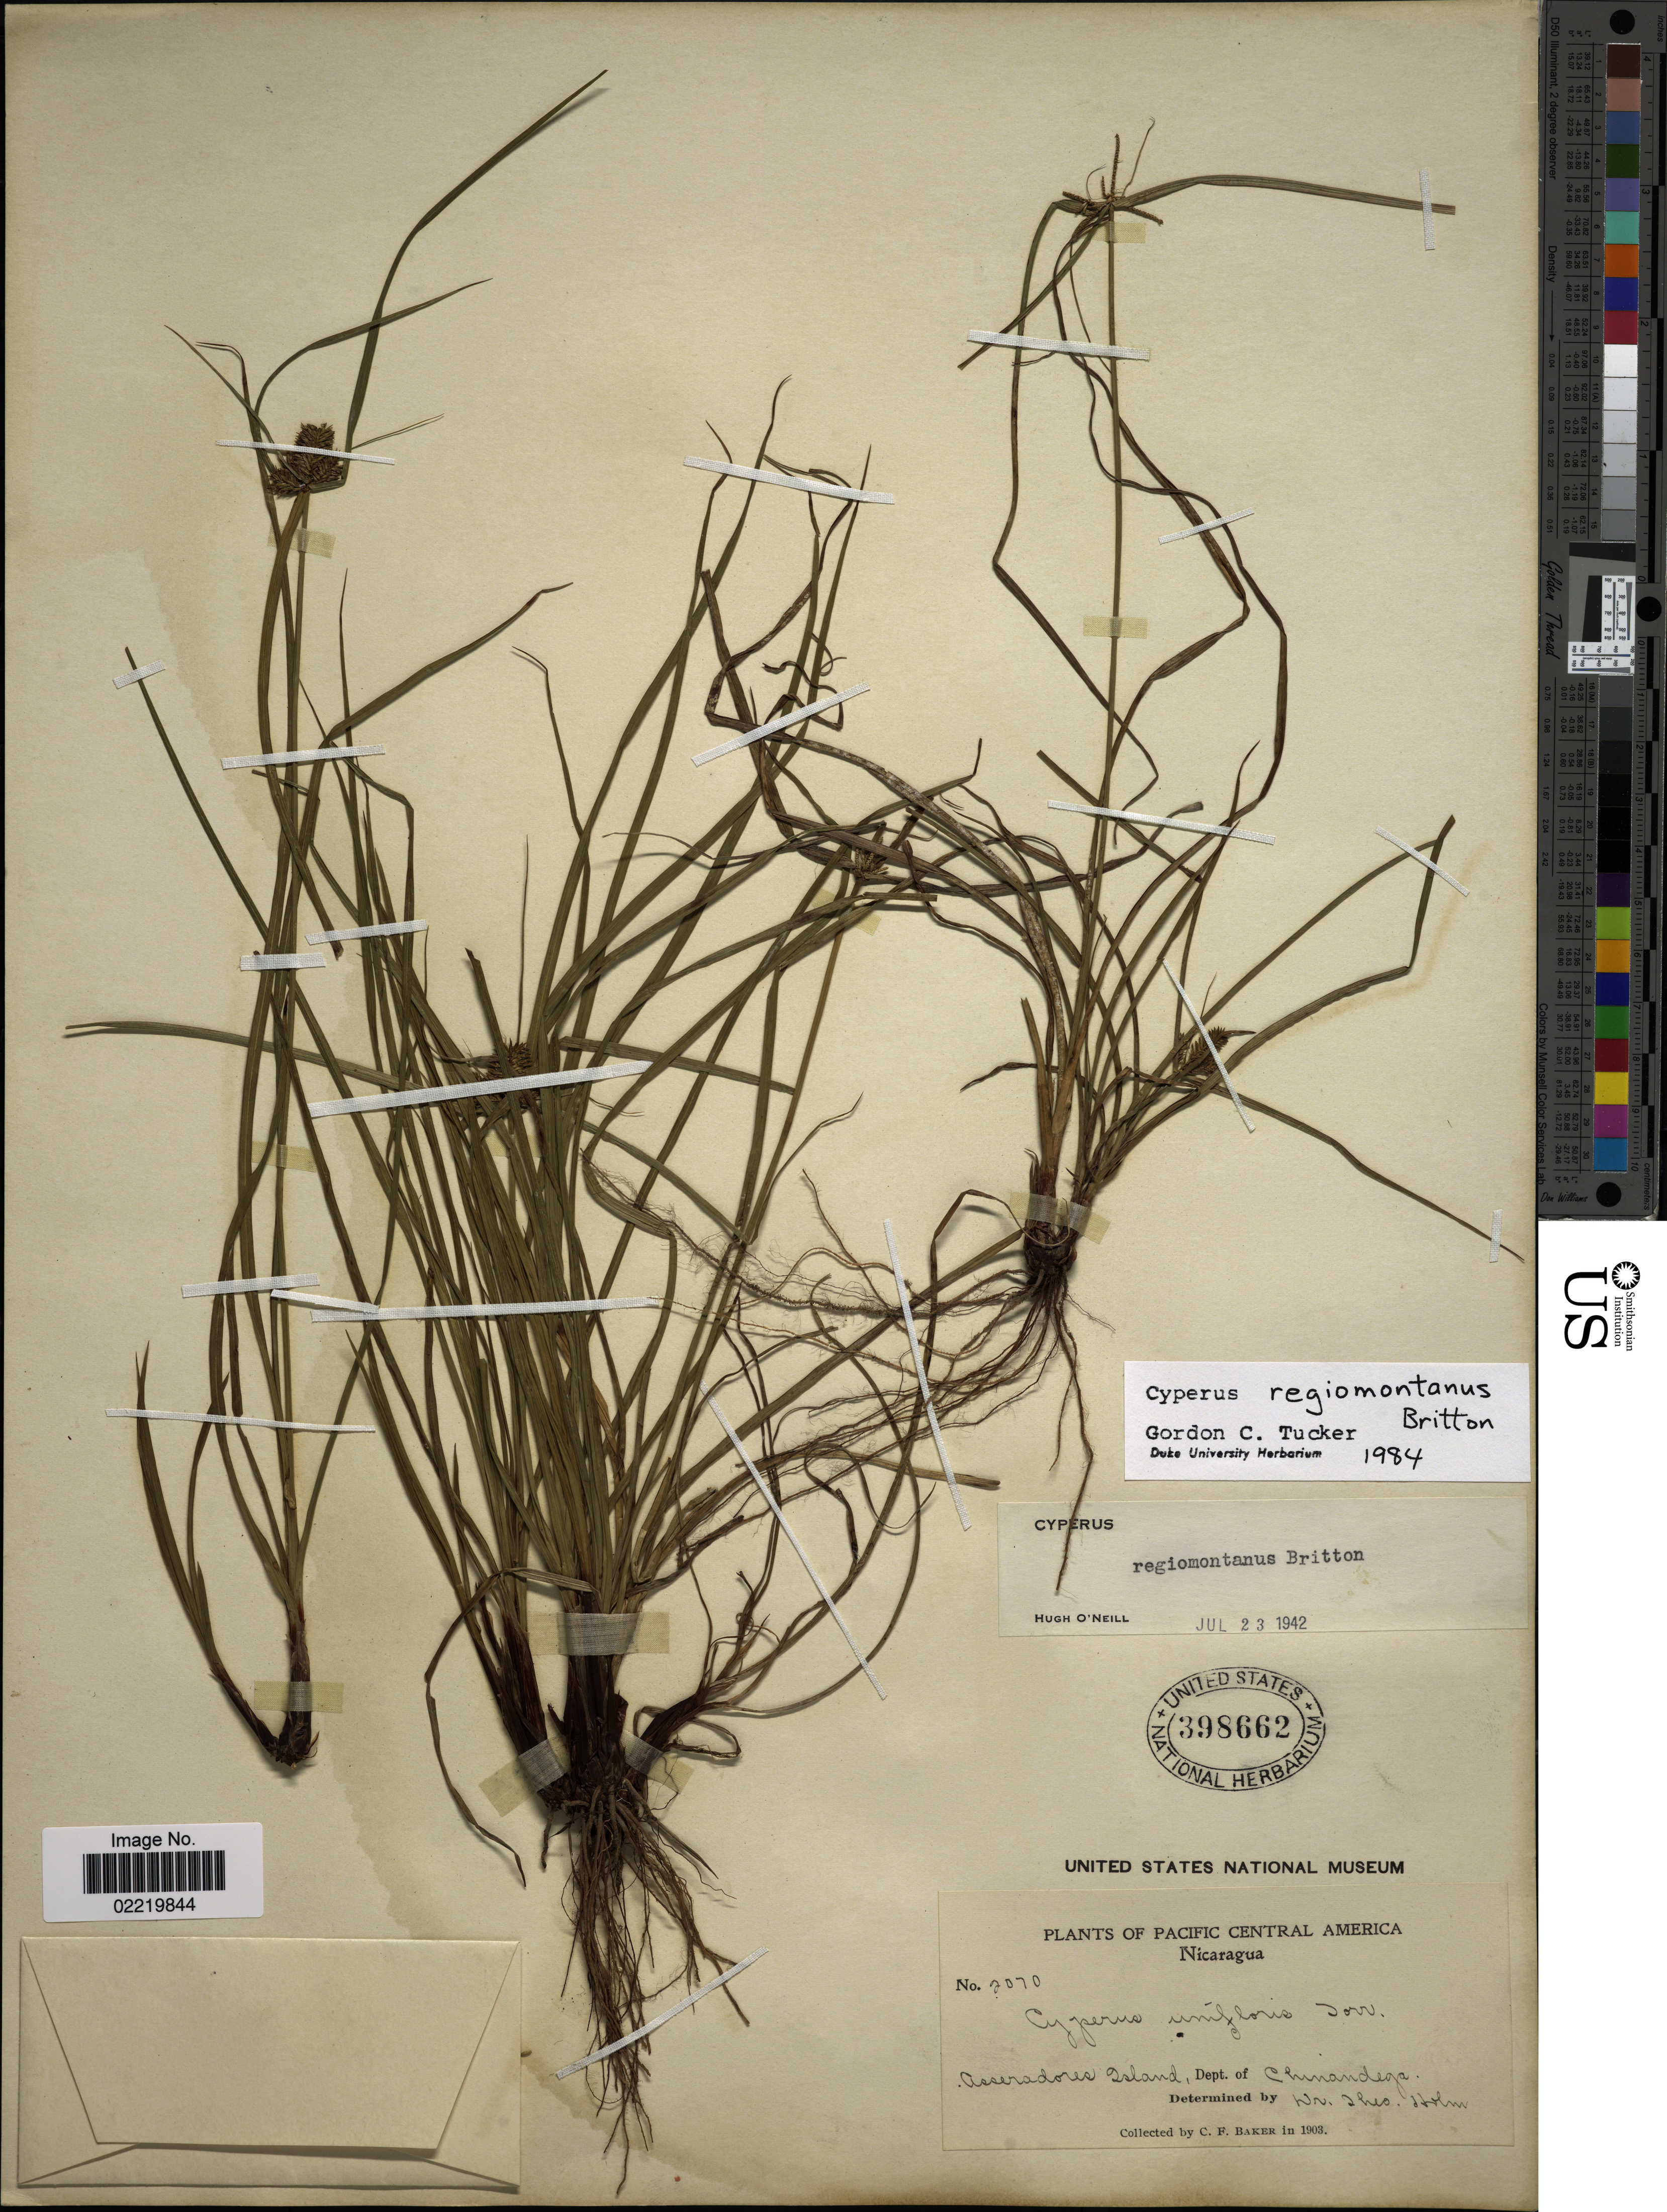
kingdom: Plantae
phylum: Tracheophyta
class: Liliopsida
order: Poales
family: Cyperaceae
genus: Cyperus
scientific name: Cyperus regiomontanus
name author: Britton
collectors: C. F. Baker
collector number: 2070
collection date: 1903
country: Nicaragua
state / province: Chinandega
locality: Asseradores Island, Pacific Central America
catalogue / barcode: US 398662